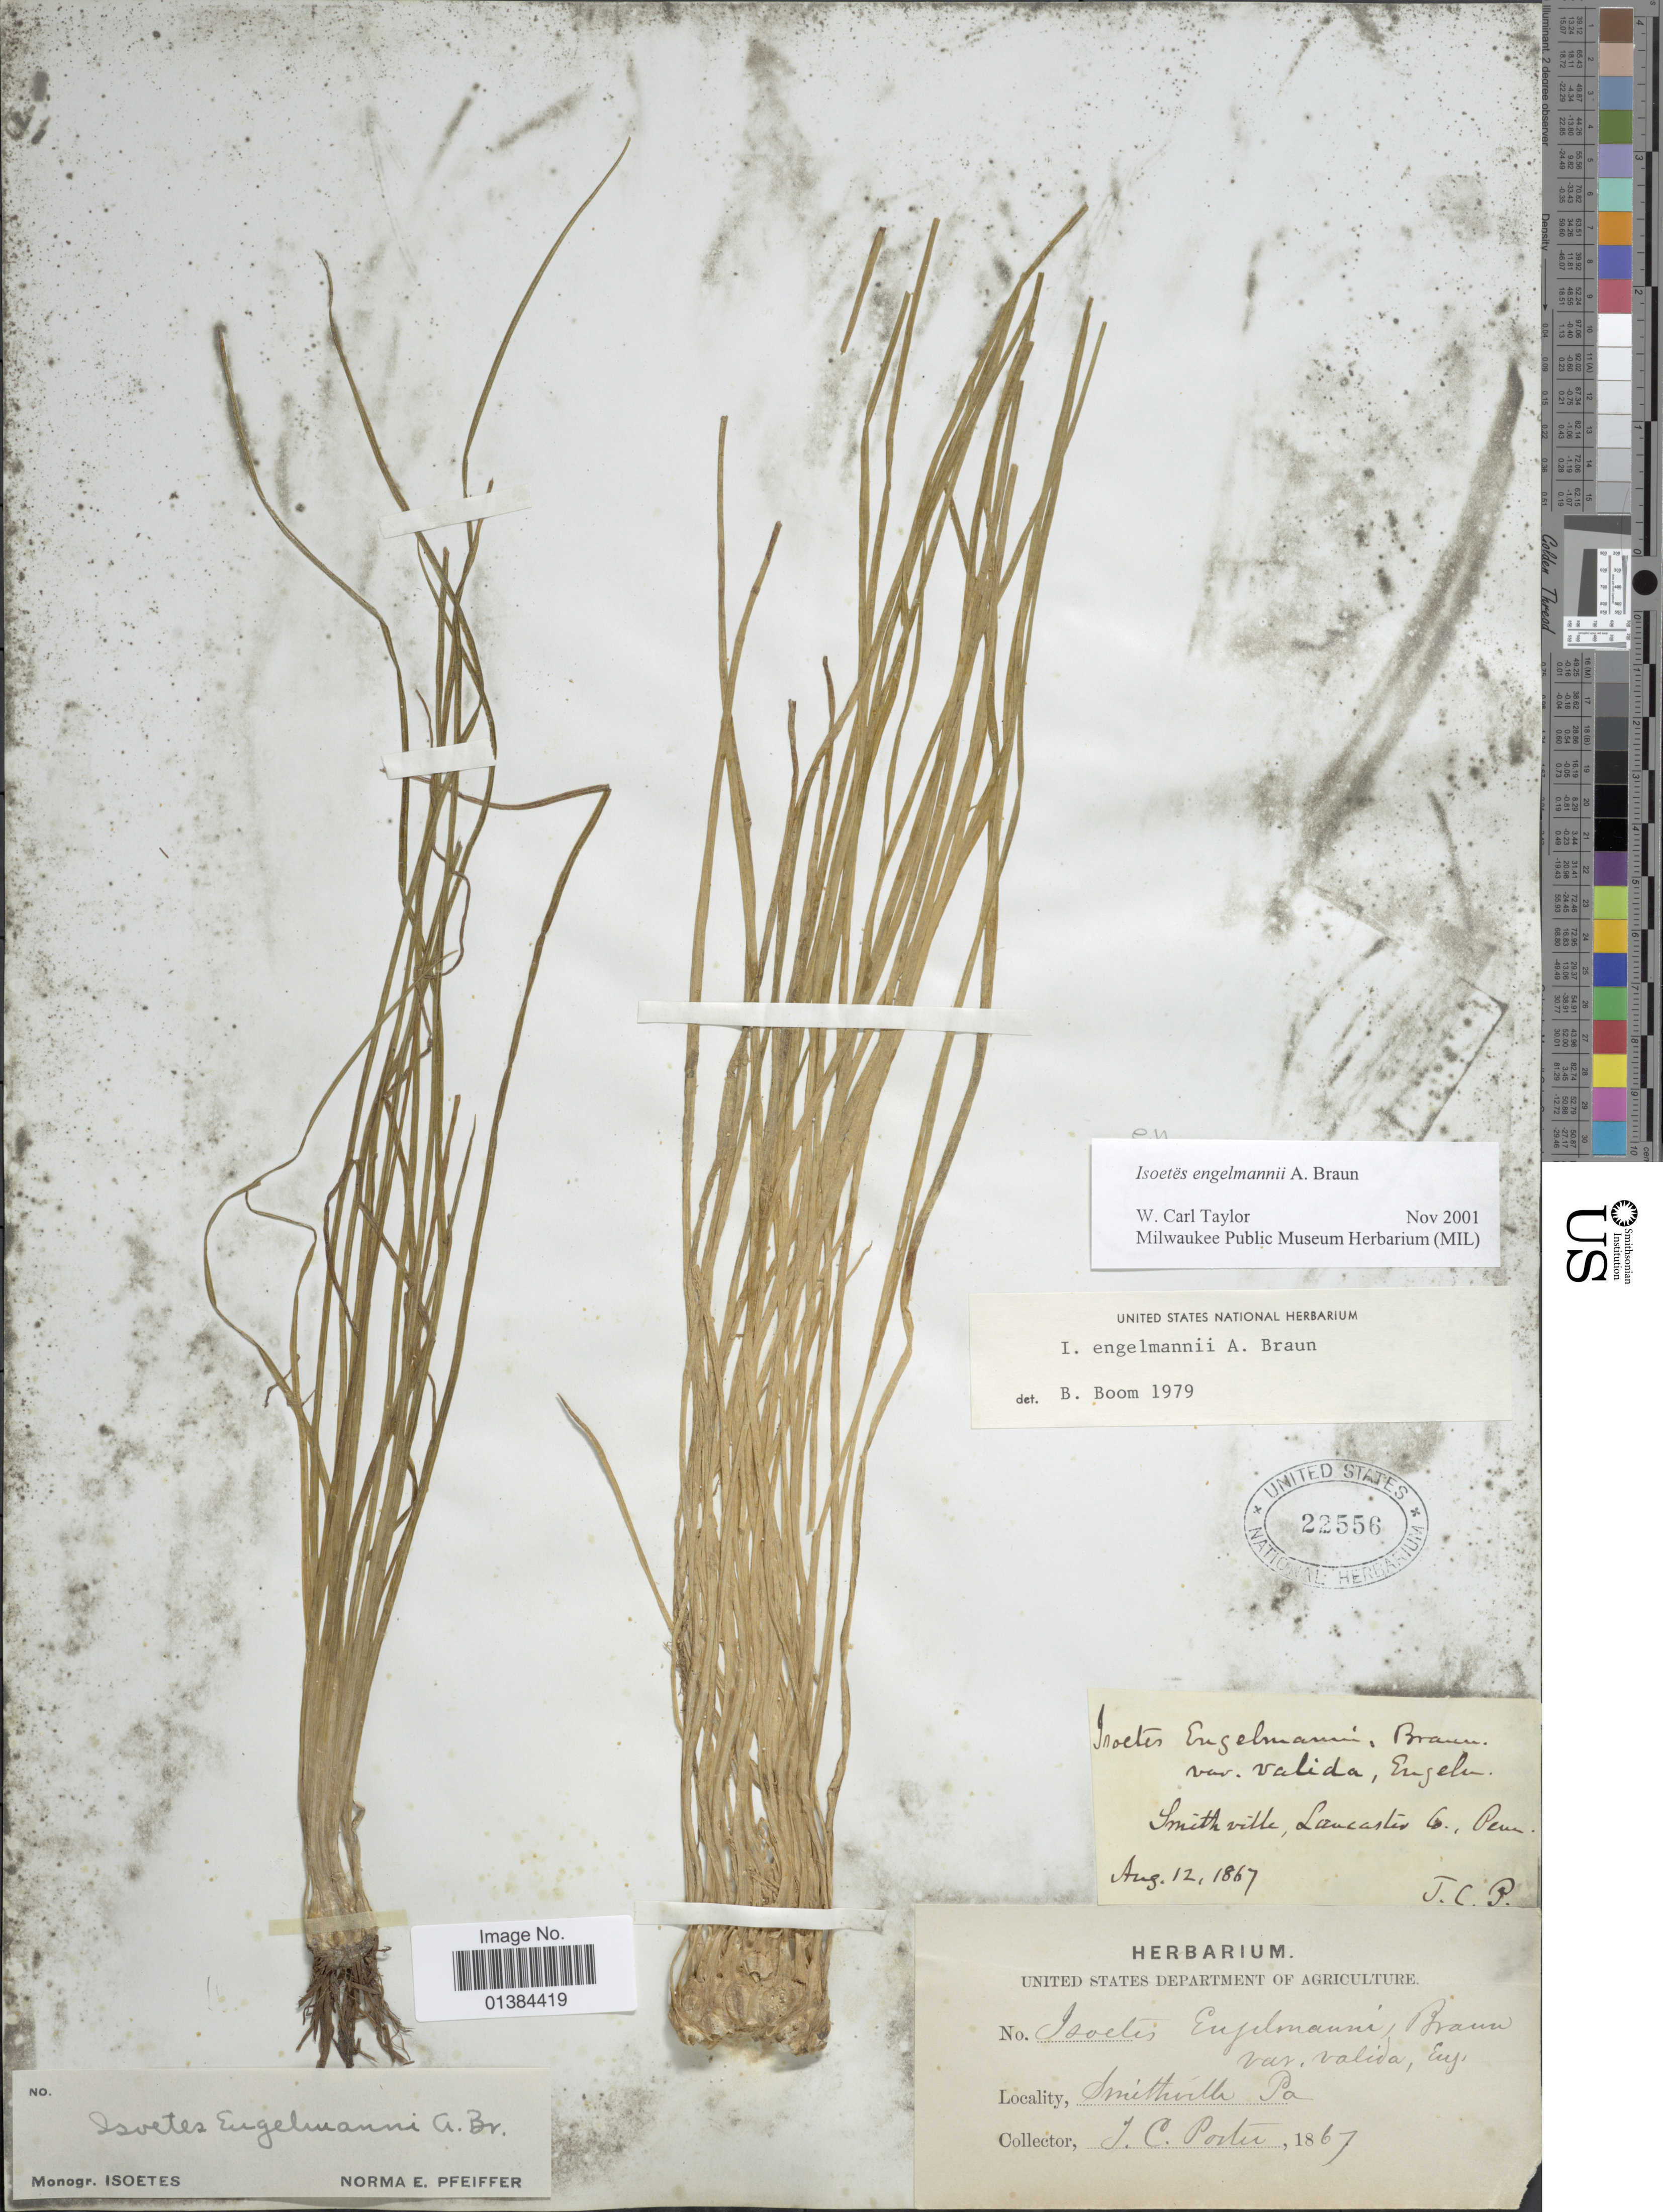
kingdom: Plantae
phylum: Tracheophyta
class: Lycopodiopsida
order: Isoetales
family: Isoetaceae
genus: Isoetes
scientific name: Isoetes engelmannii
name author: A. Braun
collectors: T. C. Porter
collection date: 1867-08-12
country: United States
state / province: Pennsylvania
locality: Smith ville, Lancaster Co.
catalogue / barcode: US 22556